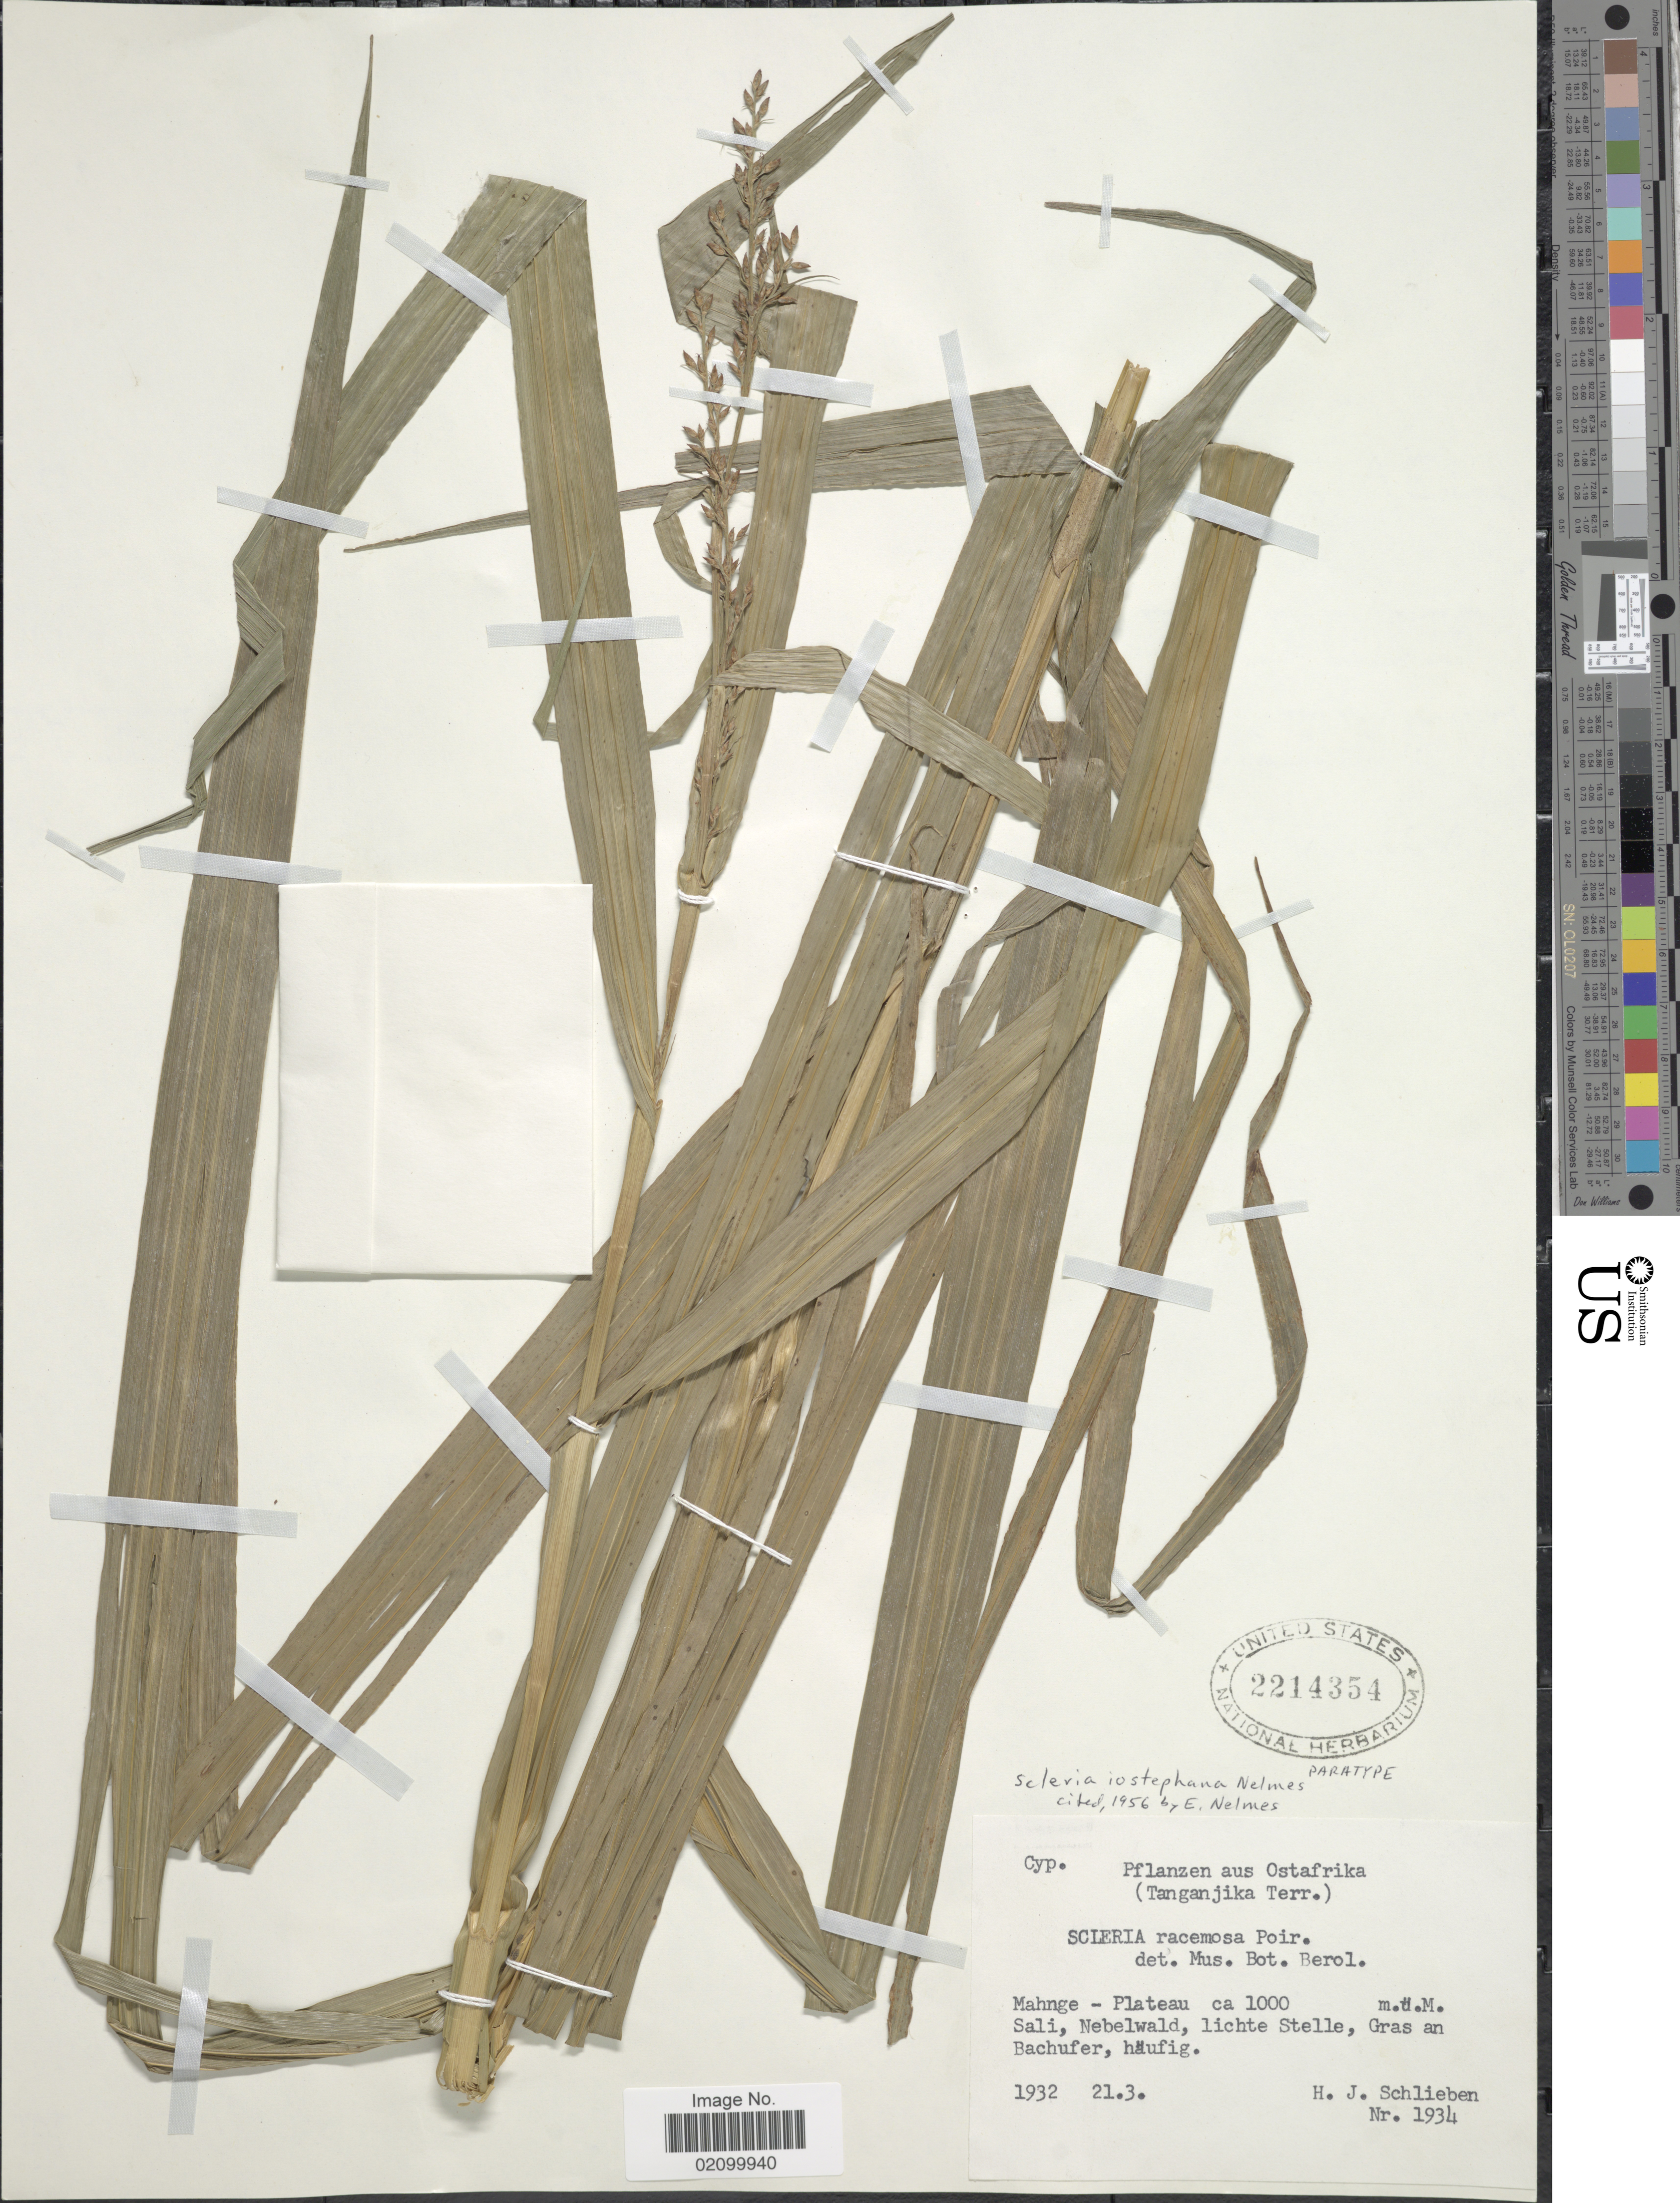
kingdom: Plantae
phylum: Tracheophyta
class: Liliopsida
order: Poales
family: Cyperaceae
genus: Scleria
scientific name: Scleria iostephana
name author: Nelmes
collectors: H. J. Schlieben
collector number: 1934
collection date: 1932-03-21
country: Tanzania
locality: Ostafrika. (Tanganjika Terr.) Mahnge - Sali, Nebelwald, lichte Stelle, Gras an Bachufer, Haufig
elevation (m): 1000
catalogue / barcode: US 2214354